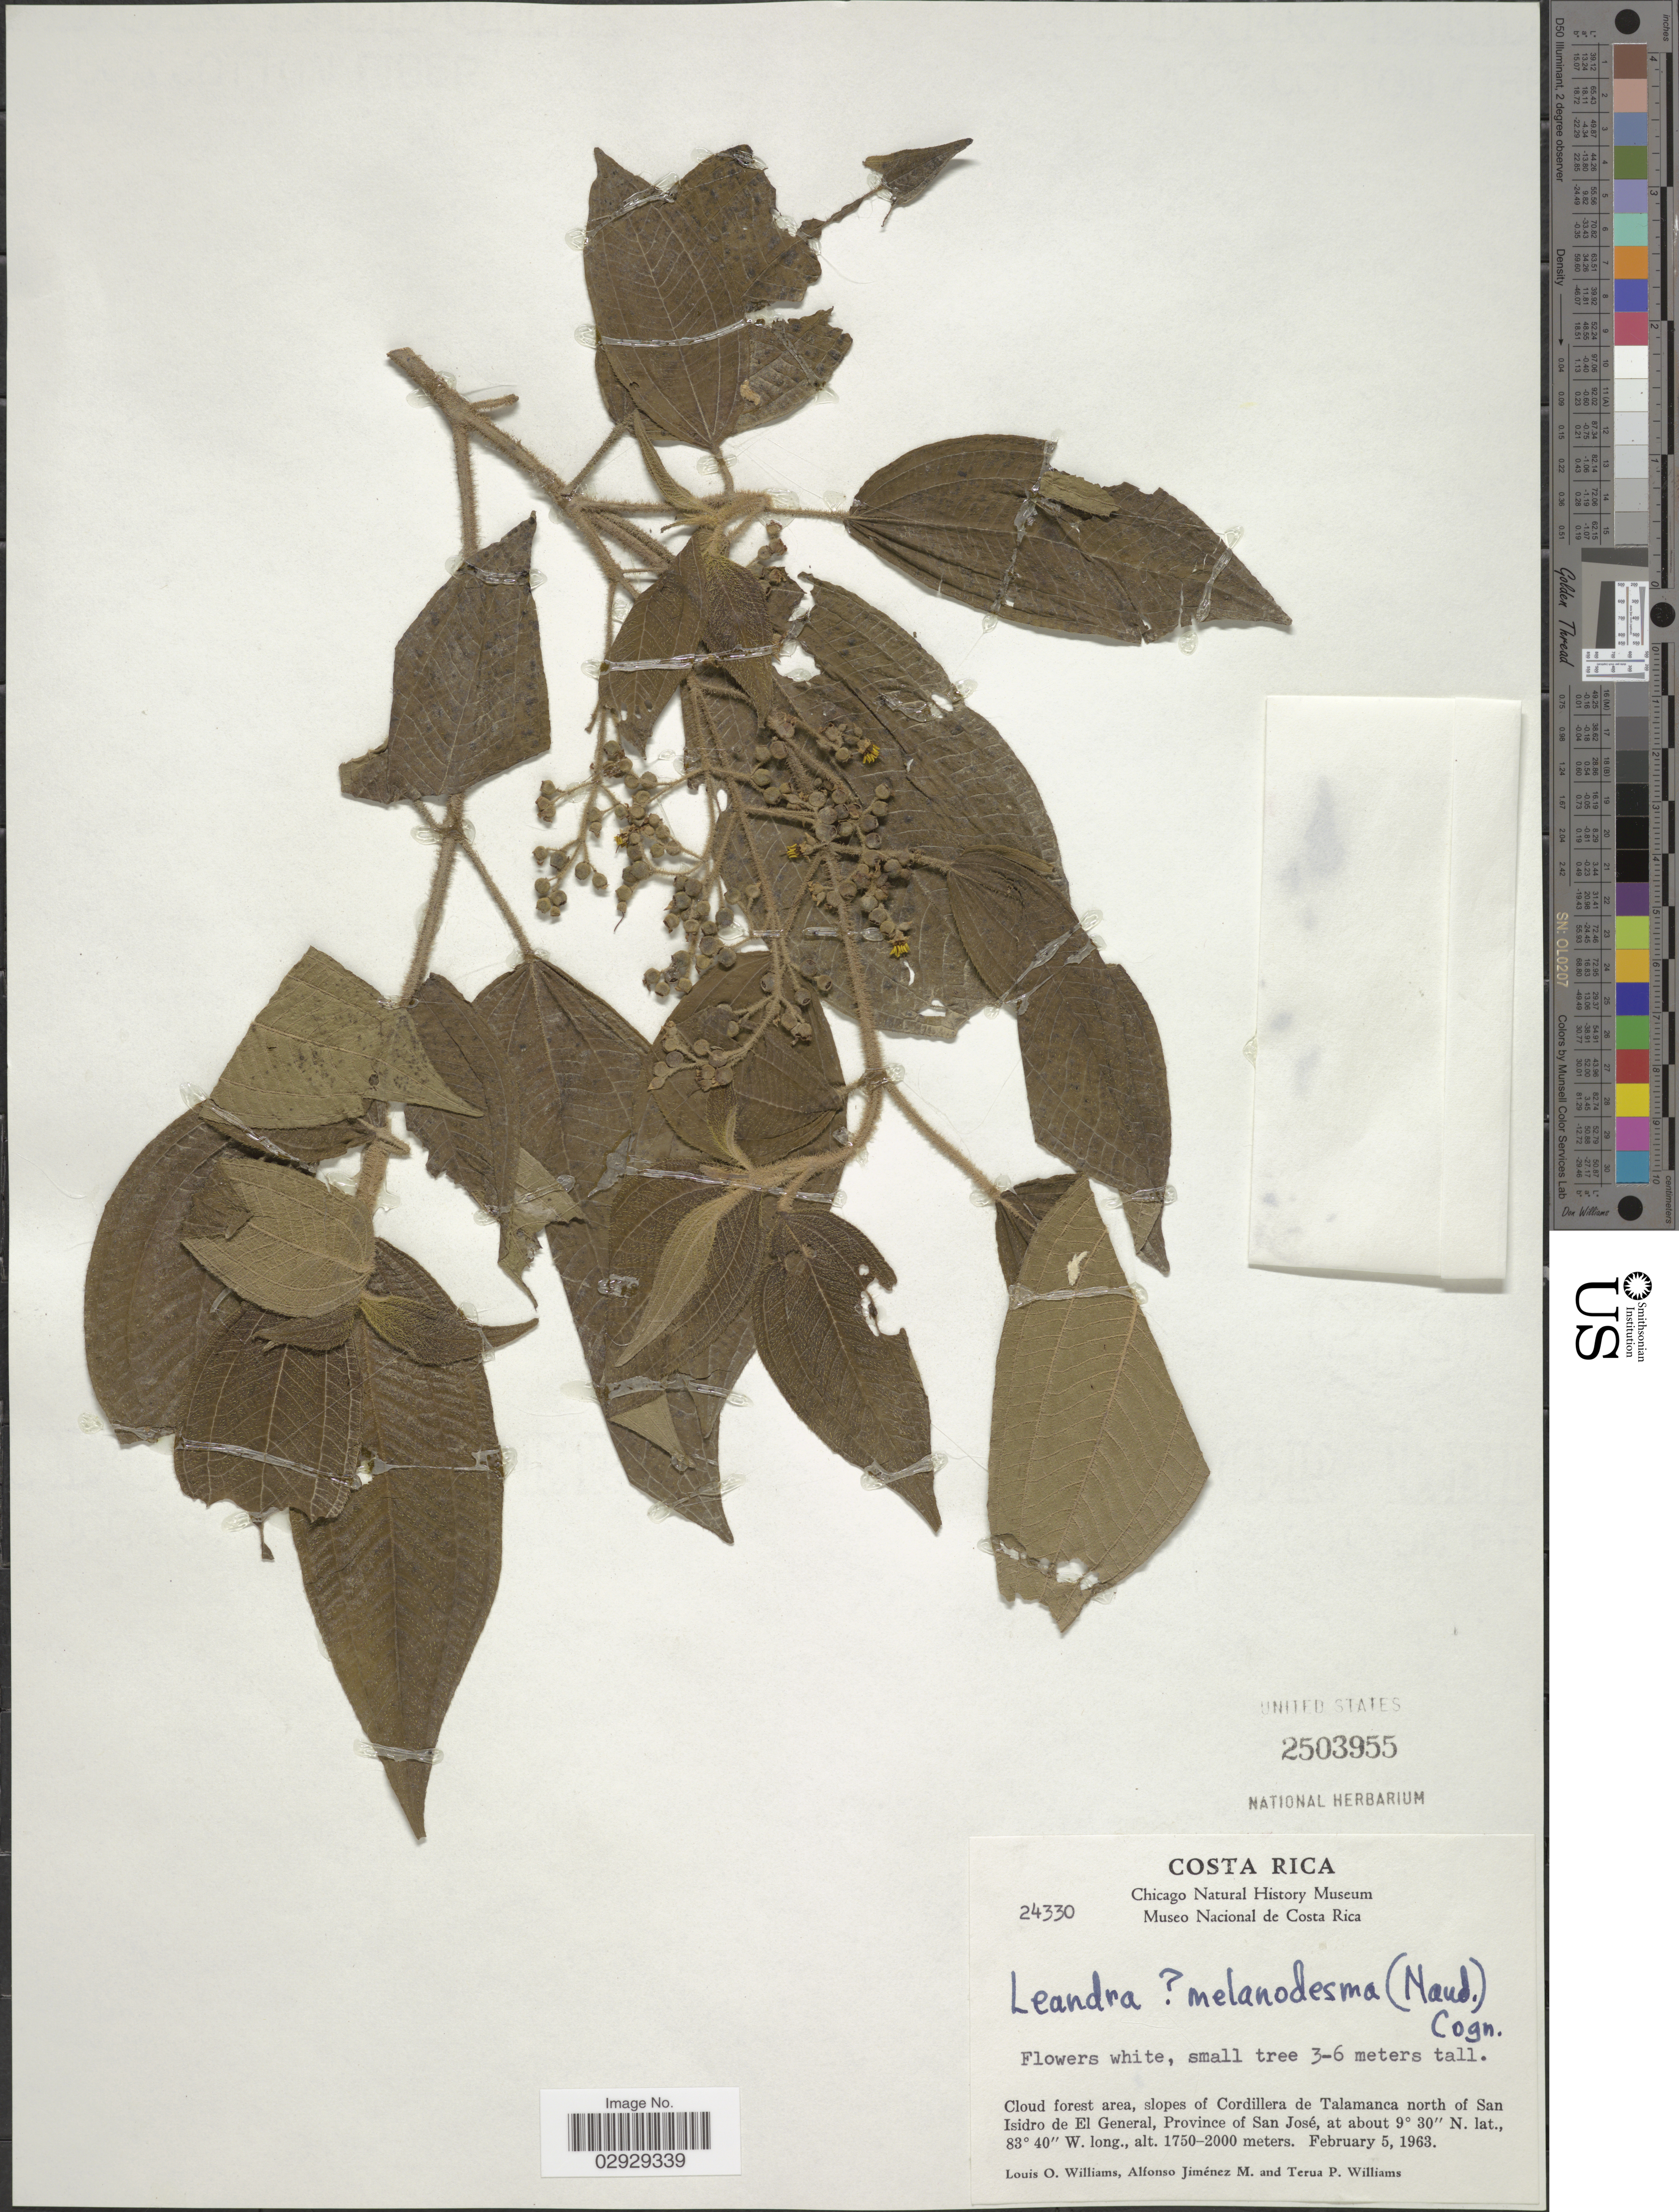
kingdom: Plantae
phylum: Tracheophyta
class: Magnoliopsida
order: Myrtales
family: Melastomataceae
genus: Leandra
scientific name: Leandra melanodesma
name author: (Naudin) Cogn.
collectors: L. O. Williams, A. Jimenez M. & T. Williams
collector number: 24330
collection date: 1963-02-05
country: Costa Rica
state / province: San José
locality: Cloud forest area, slopes of Cordillera de Talamanca north of San Isidro de El General.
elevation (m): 1750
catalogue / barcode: US 2503955